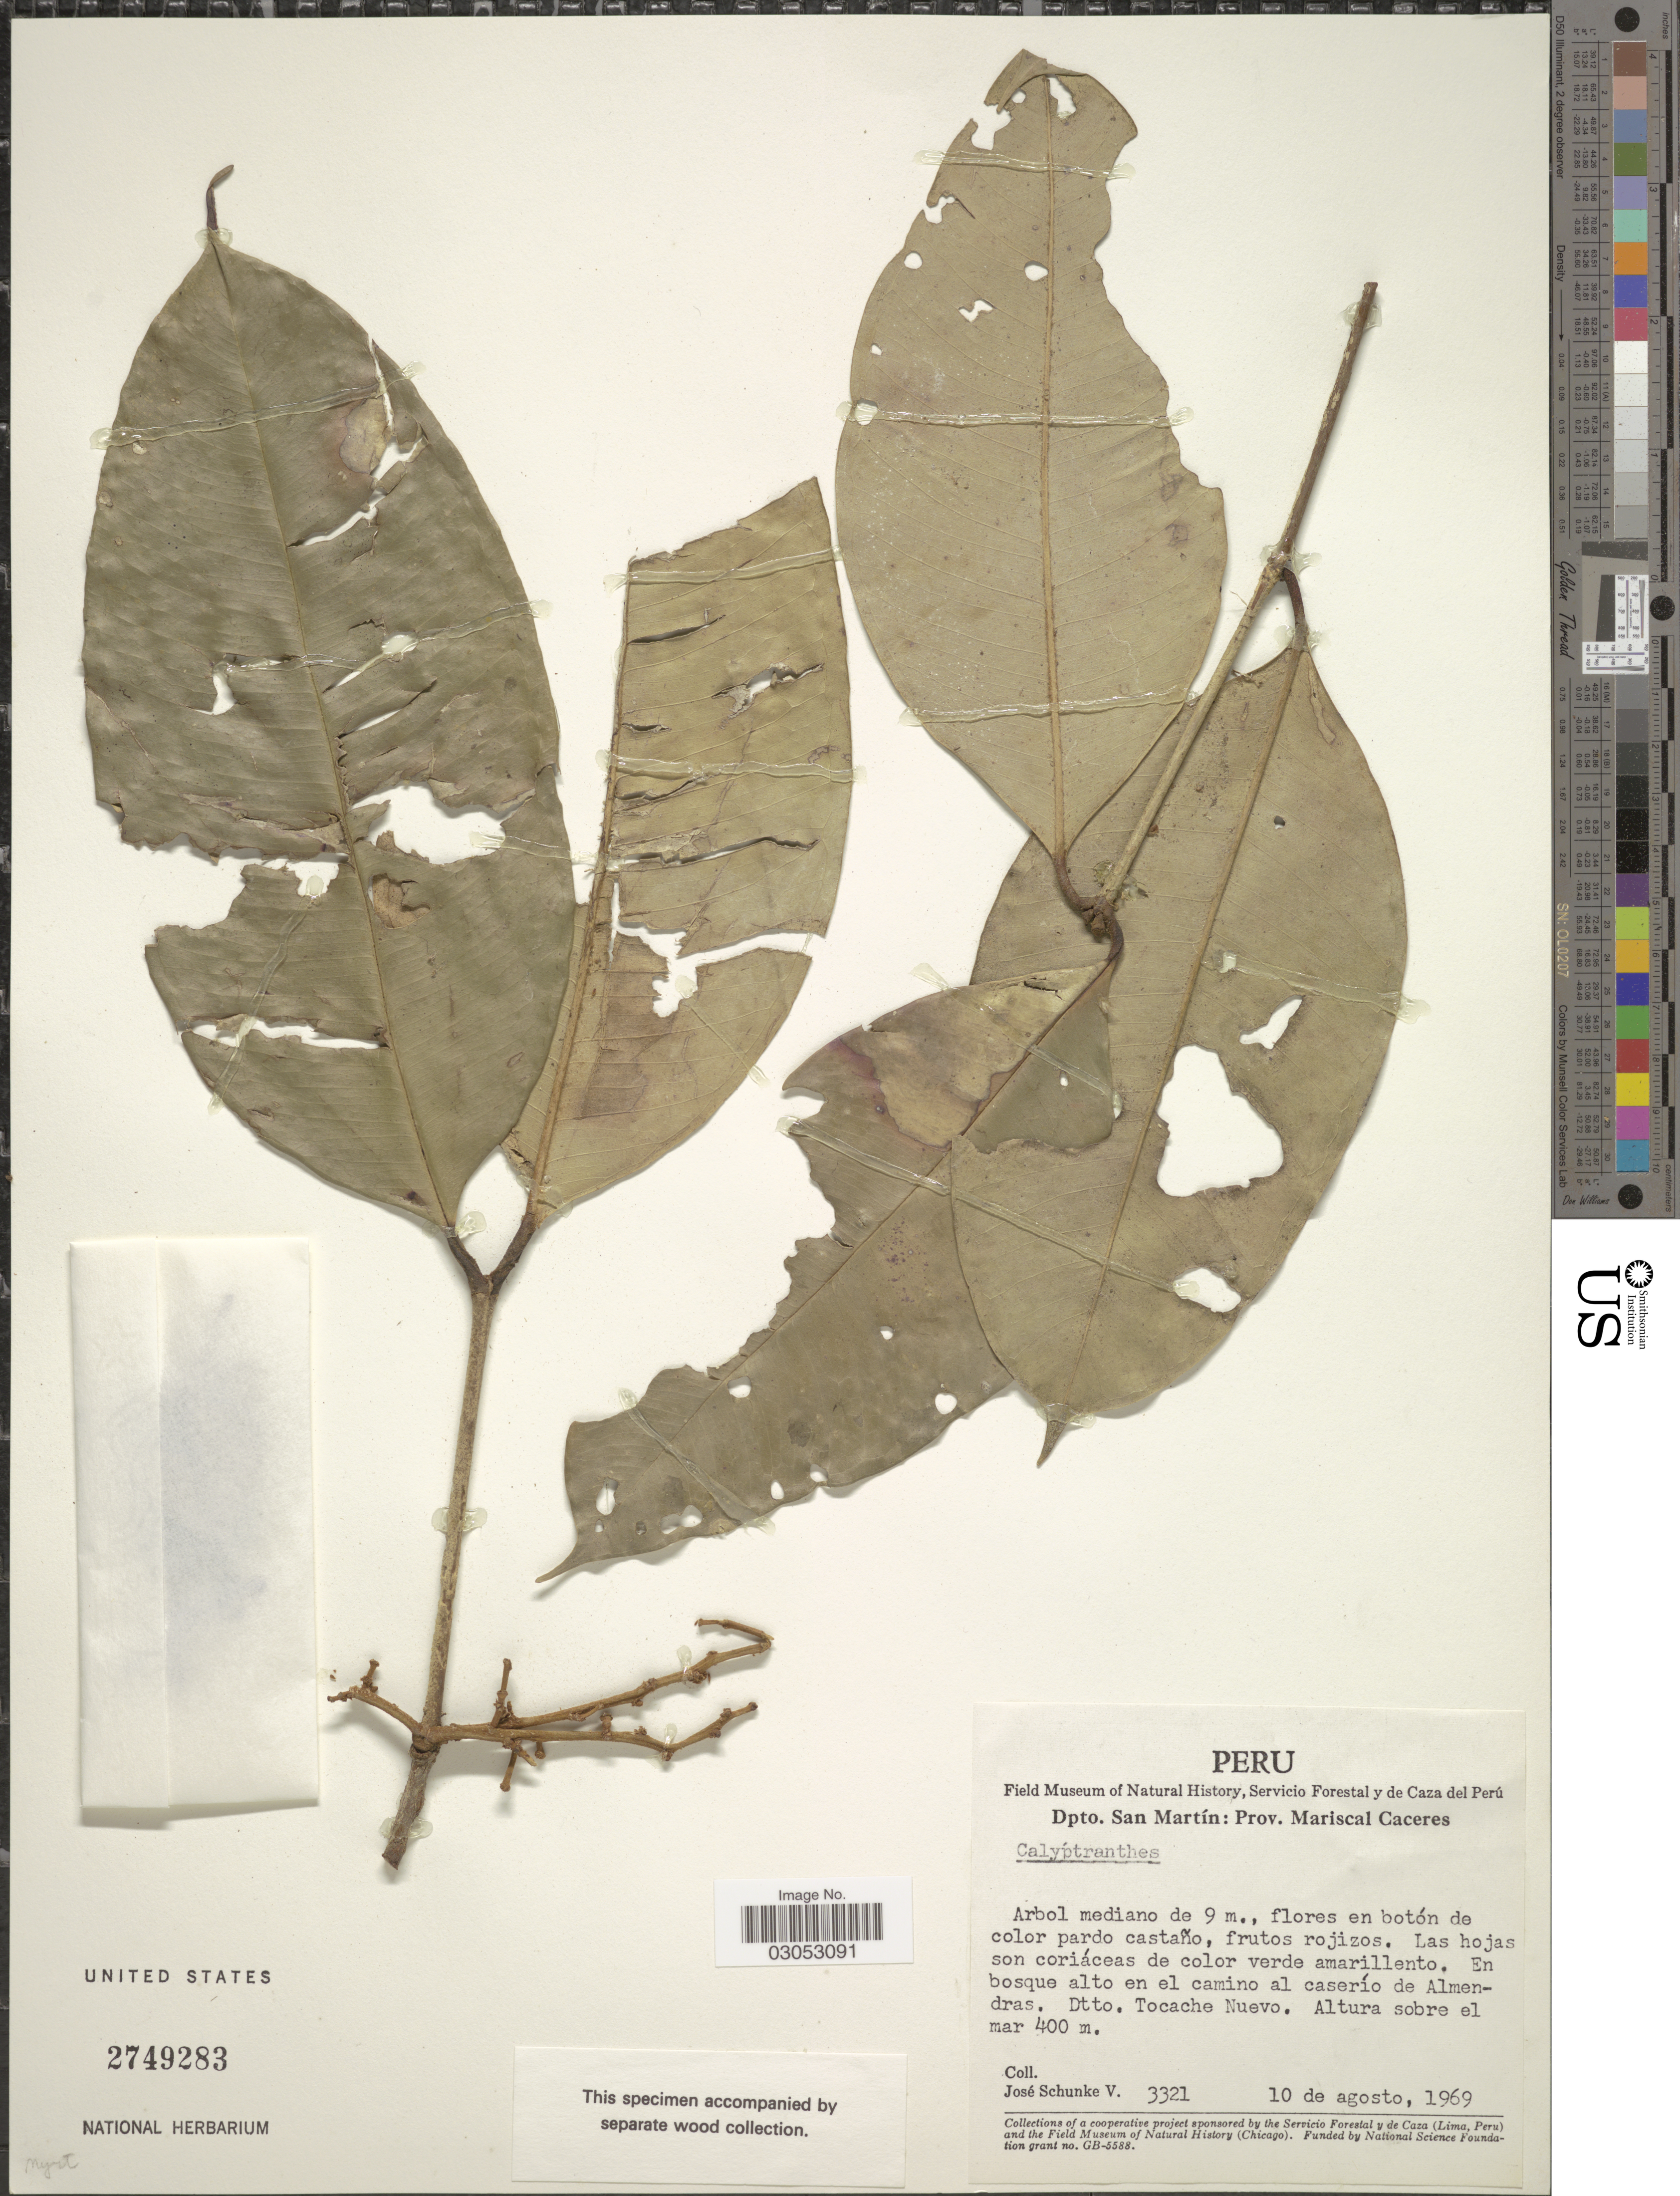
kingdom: Plantae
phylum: Tracheophyta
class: Magnoliopsida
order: Myrtales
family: Myrtaceae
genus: Myrcia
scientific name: Myrcia sp.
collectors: J. Schunke Vigo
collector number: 3321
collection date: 1969-08-10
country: Peru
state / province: San Martín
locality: Dpto. San Martín: Prov. Mariscal Caceres. En bosque alto en el camino al caserío de Almendras. Dtto. Tocache Nuevo.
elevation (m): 400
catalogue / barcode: US 2749283